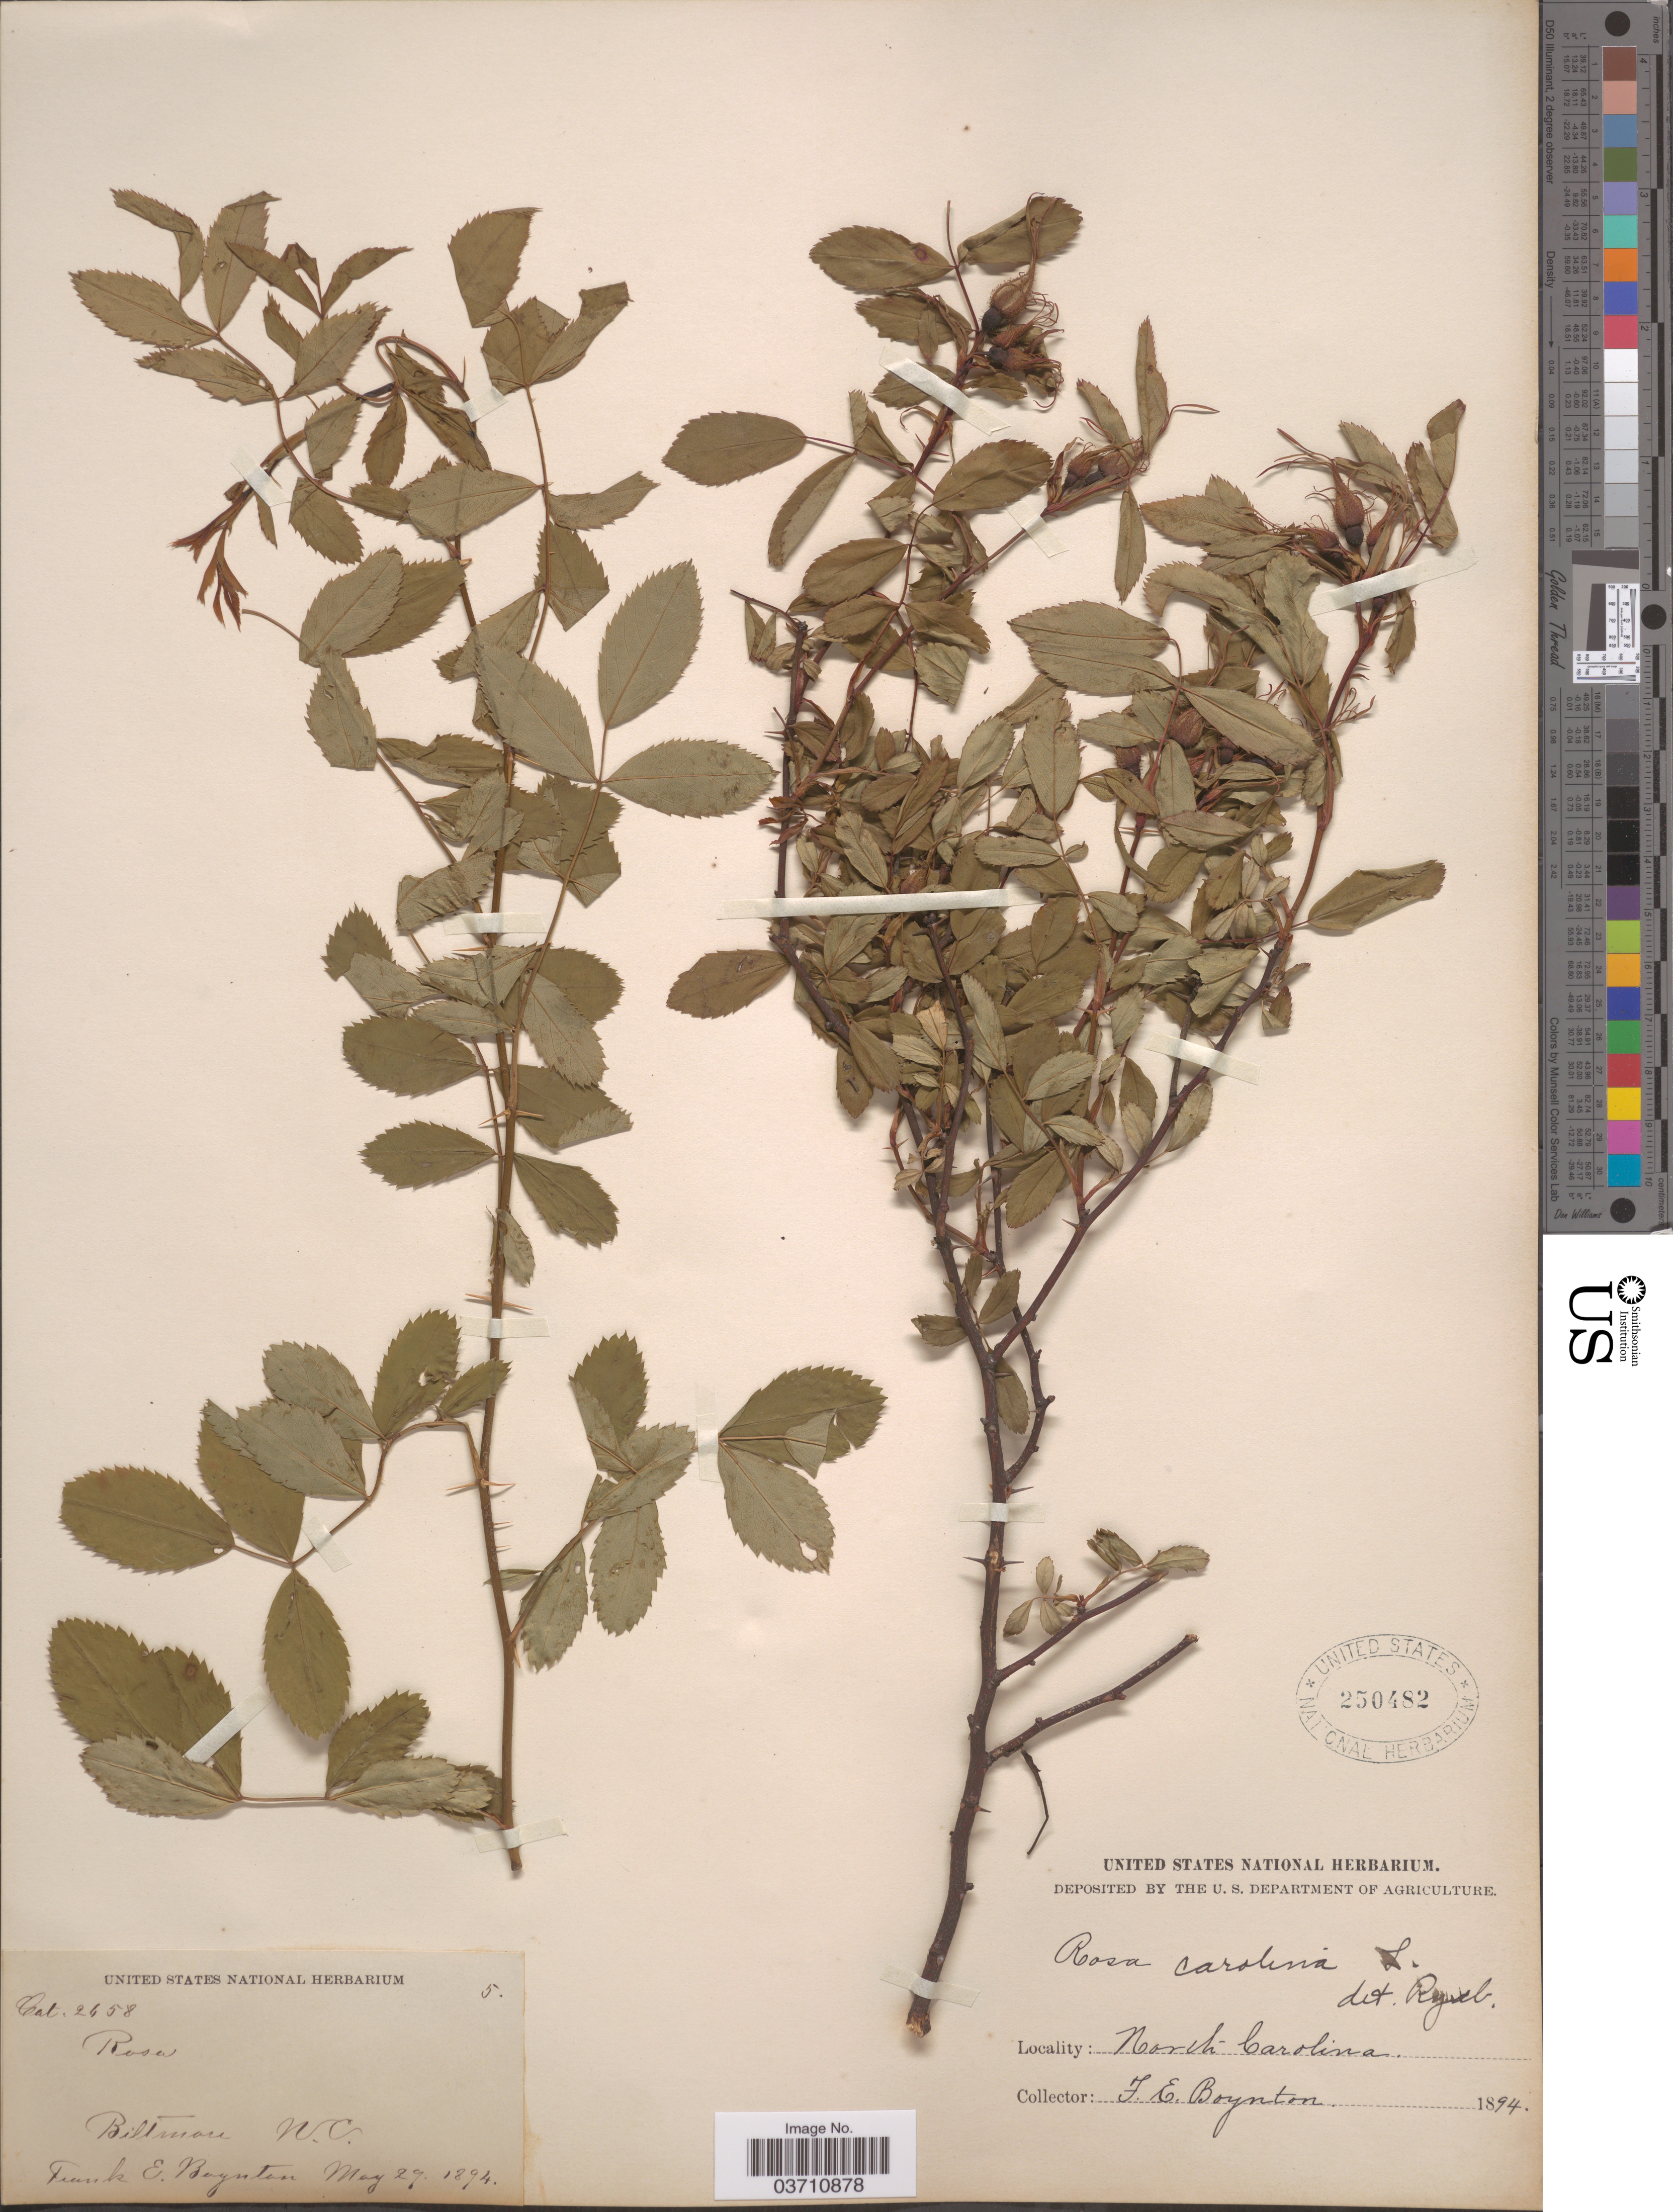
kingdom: Plantae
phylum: Tracheophyta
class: Magnoliopsida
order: Rosales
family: Rosaceae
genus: Rosa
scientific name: Rosa carolina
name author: L.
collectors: F. Boynton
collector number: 5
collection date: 1894-05-29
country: United States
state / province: North Carolina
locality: Biltmore.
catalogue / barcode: US 250482